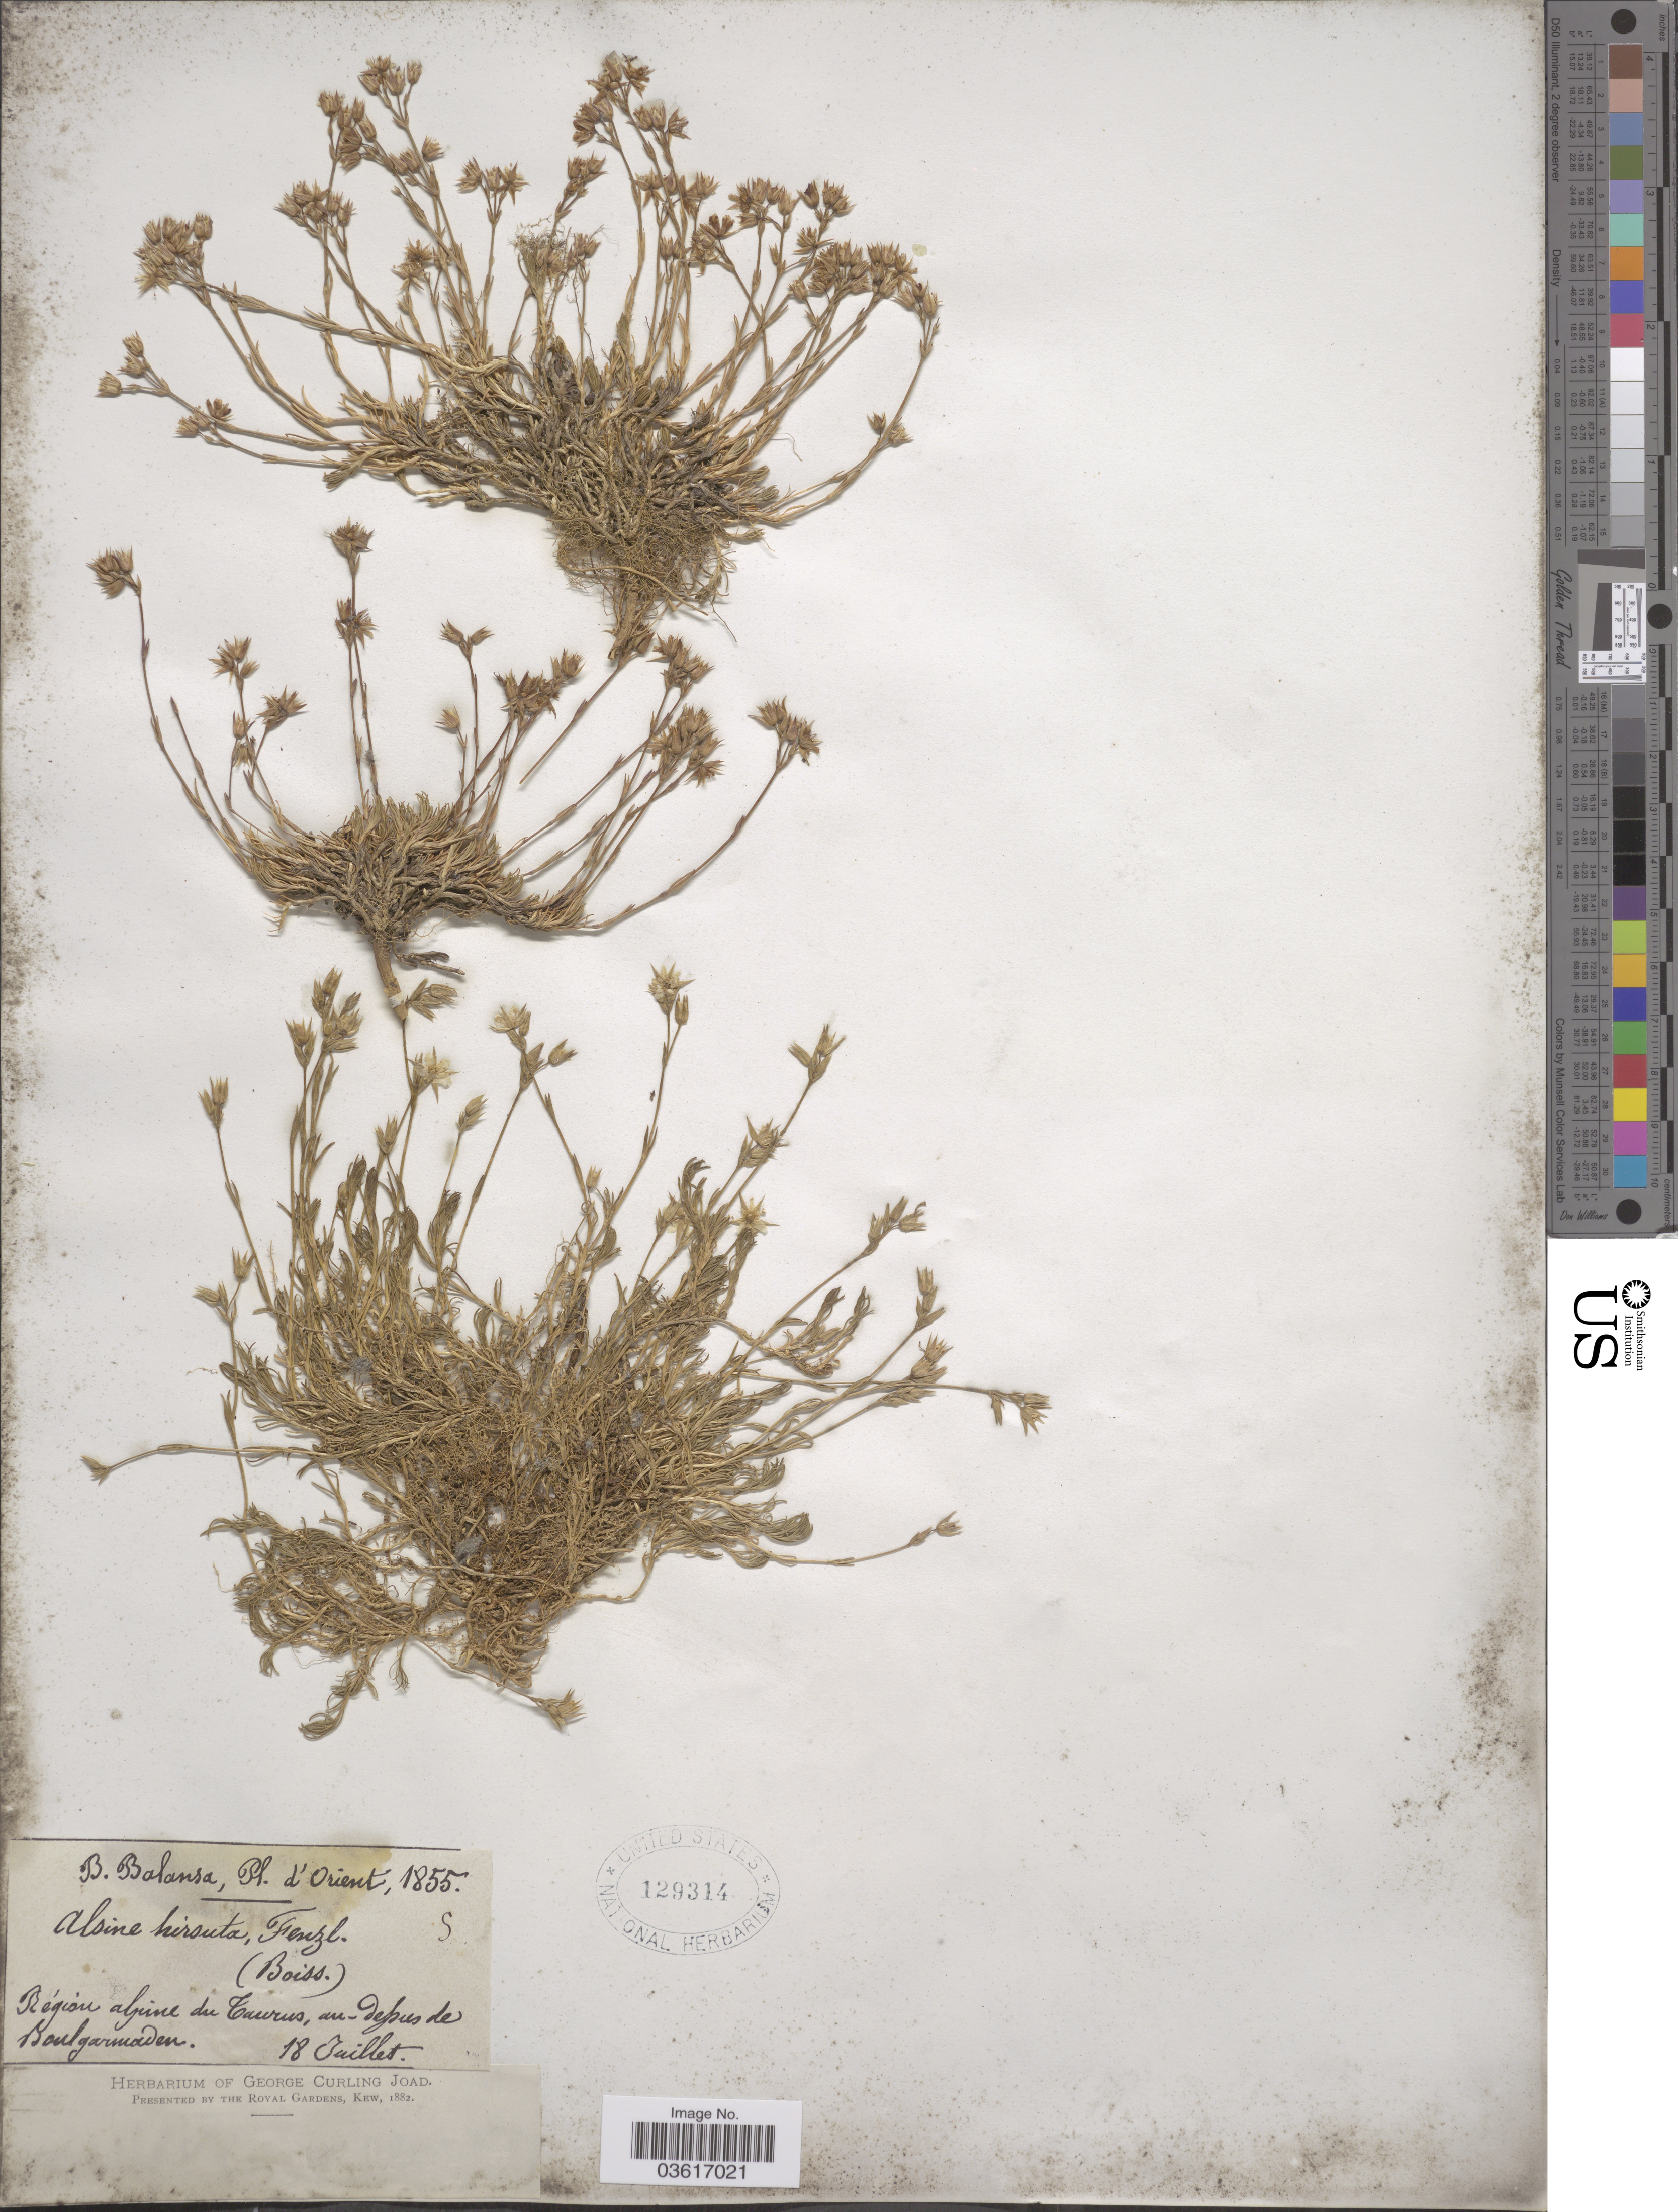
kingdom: Plantae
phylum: Tracheophyta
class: Magnoliopsida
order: Caryophyllales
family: Caryophyllaceae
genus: Minuartia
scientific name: Minuartia hirsuta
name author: (M. Bieb.) Hand.-Mazz.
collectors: B. Balansa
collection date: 1855-07-18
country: Turkey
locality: Orient. Région alpine du Taurus, au-dessus de Boulgarmaden.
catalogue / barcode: US 129314